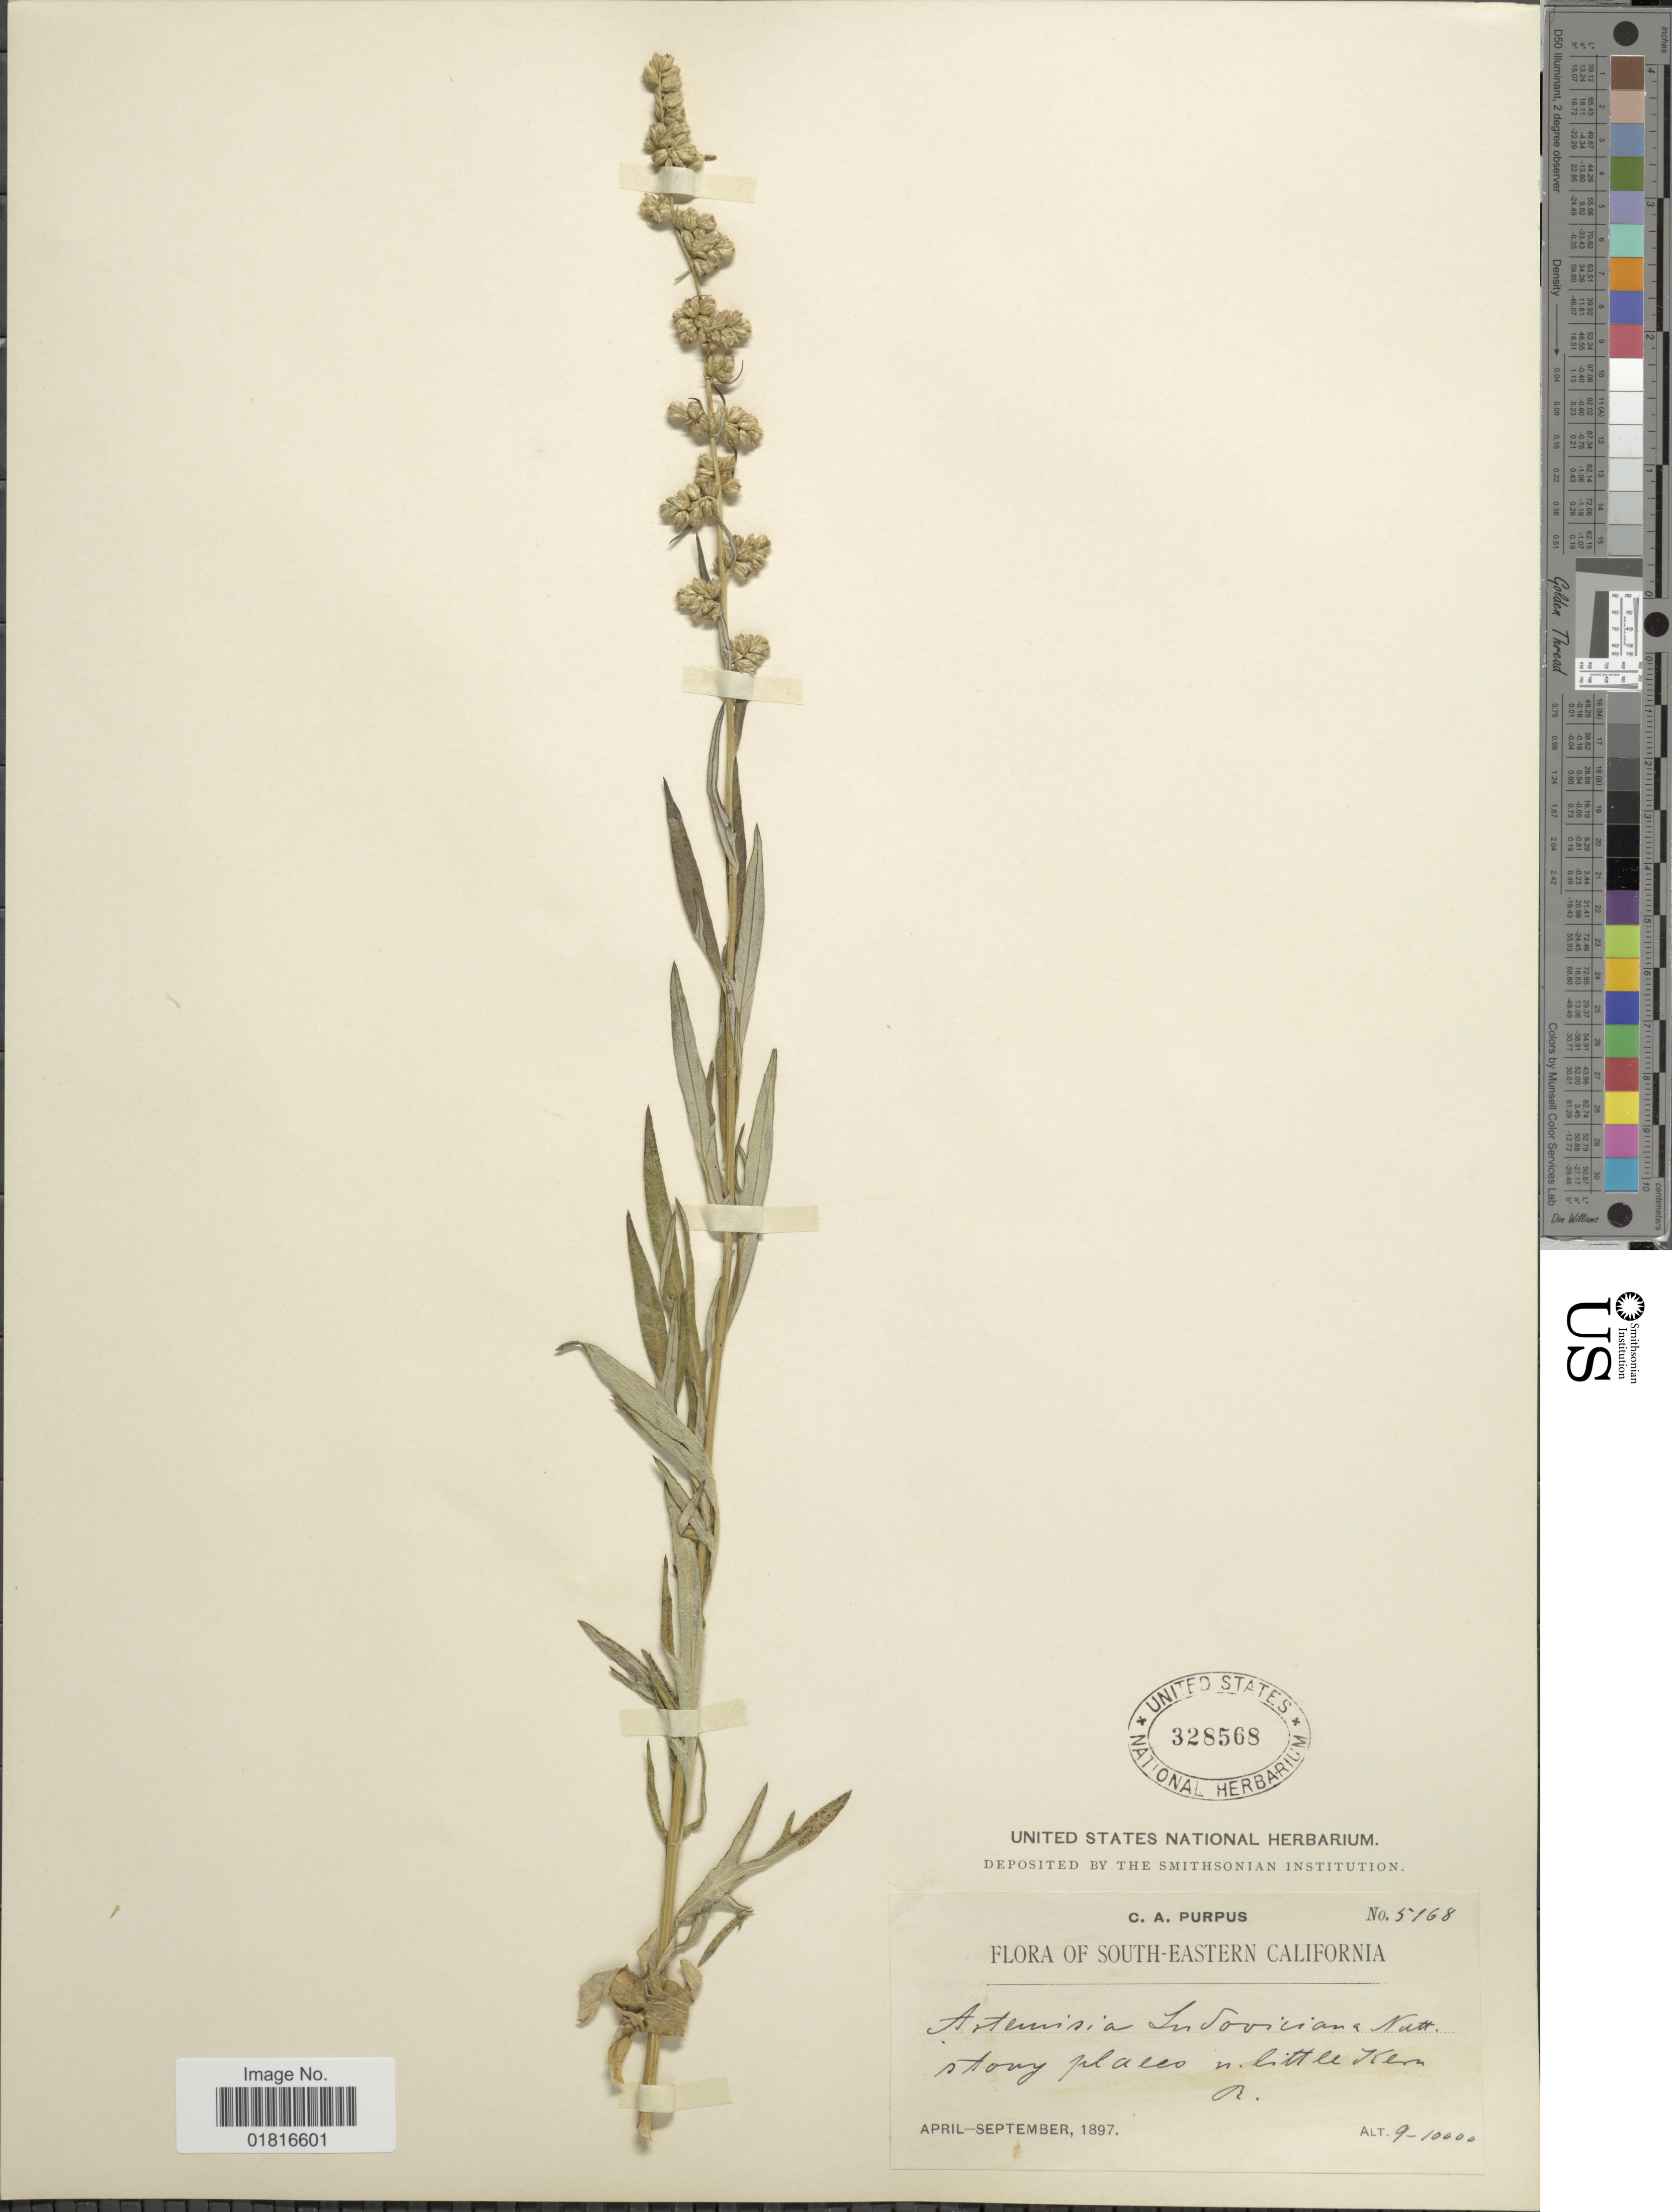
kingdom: Plantae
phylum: Tracheophyta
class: Magnoliopsida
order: Asterales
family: Asteraceae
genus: Artemisia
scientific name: Artemisia potens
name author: A. Nelson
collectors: C. A. Purpus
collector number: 5168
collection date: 1897-04/1897-09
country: United States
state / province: California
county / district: Kern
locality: South-Eastern California, stony places n. Little Kern R.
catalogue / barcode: US 328568